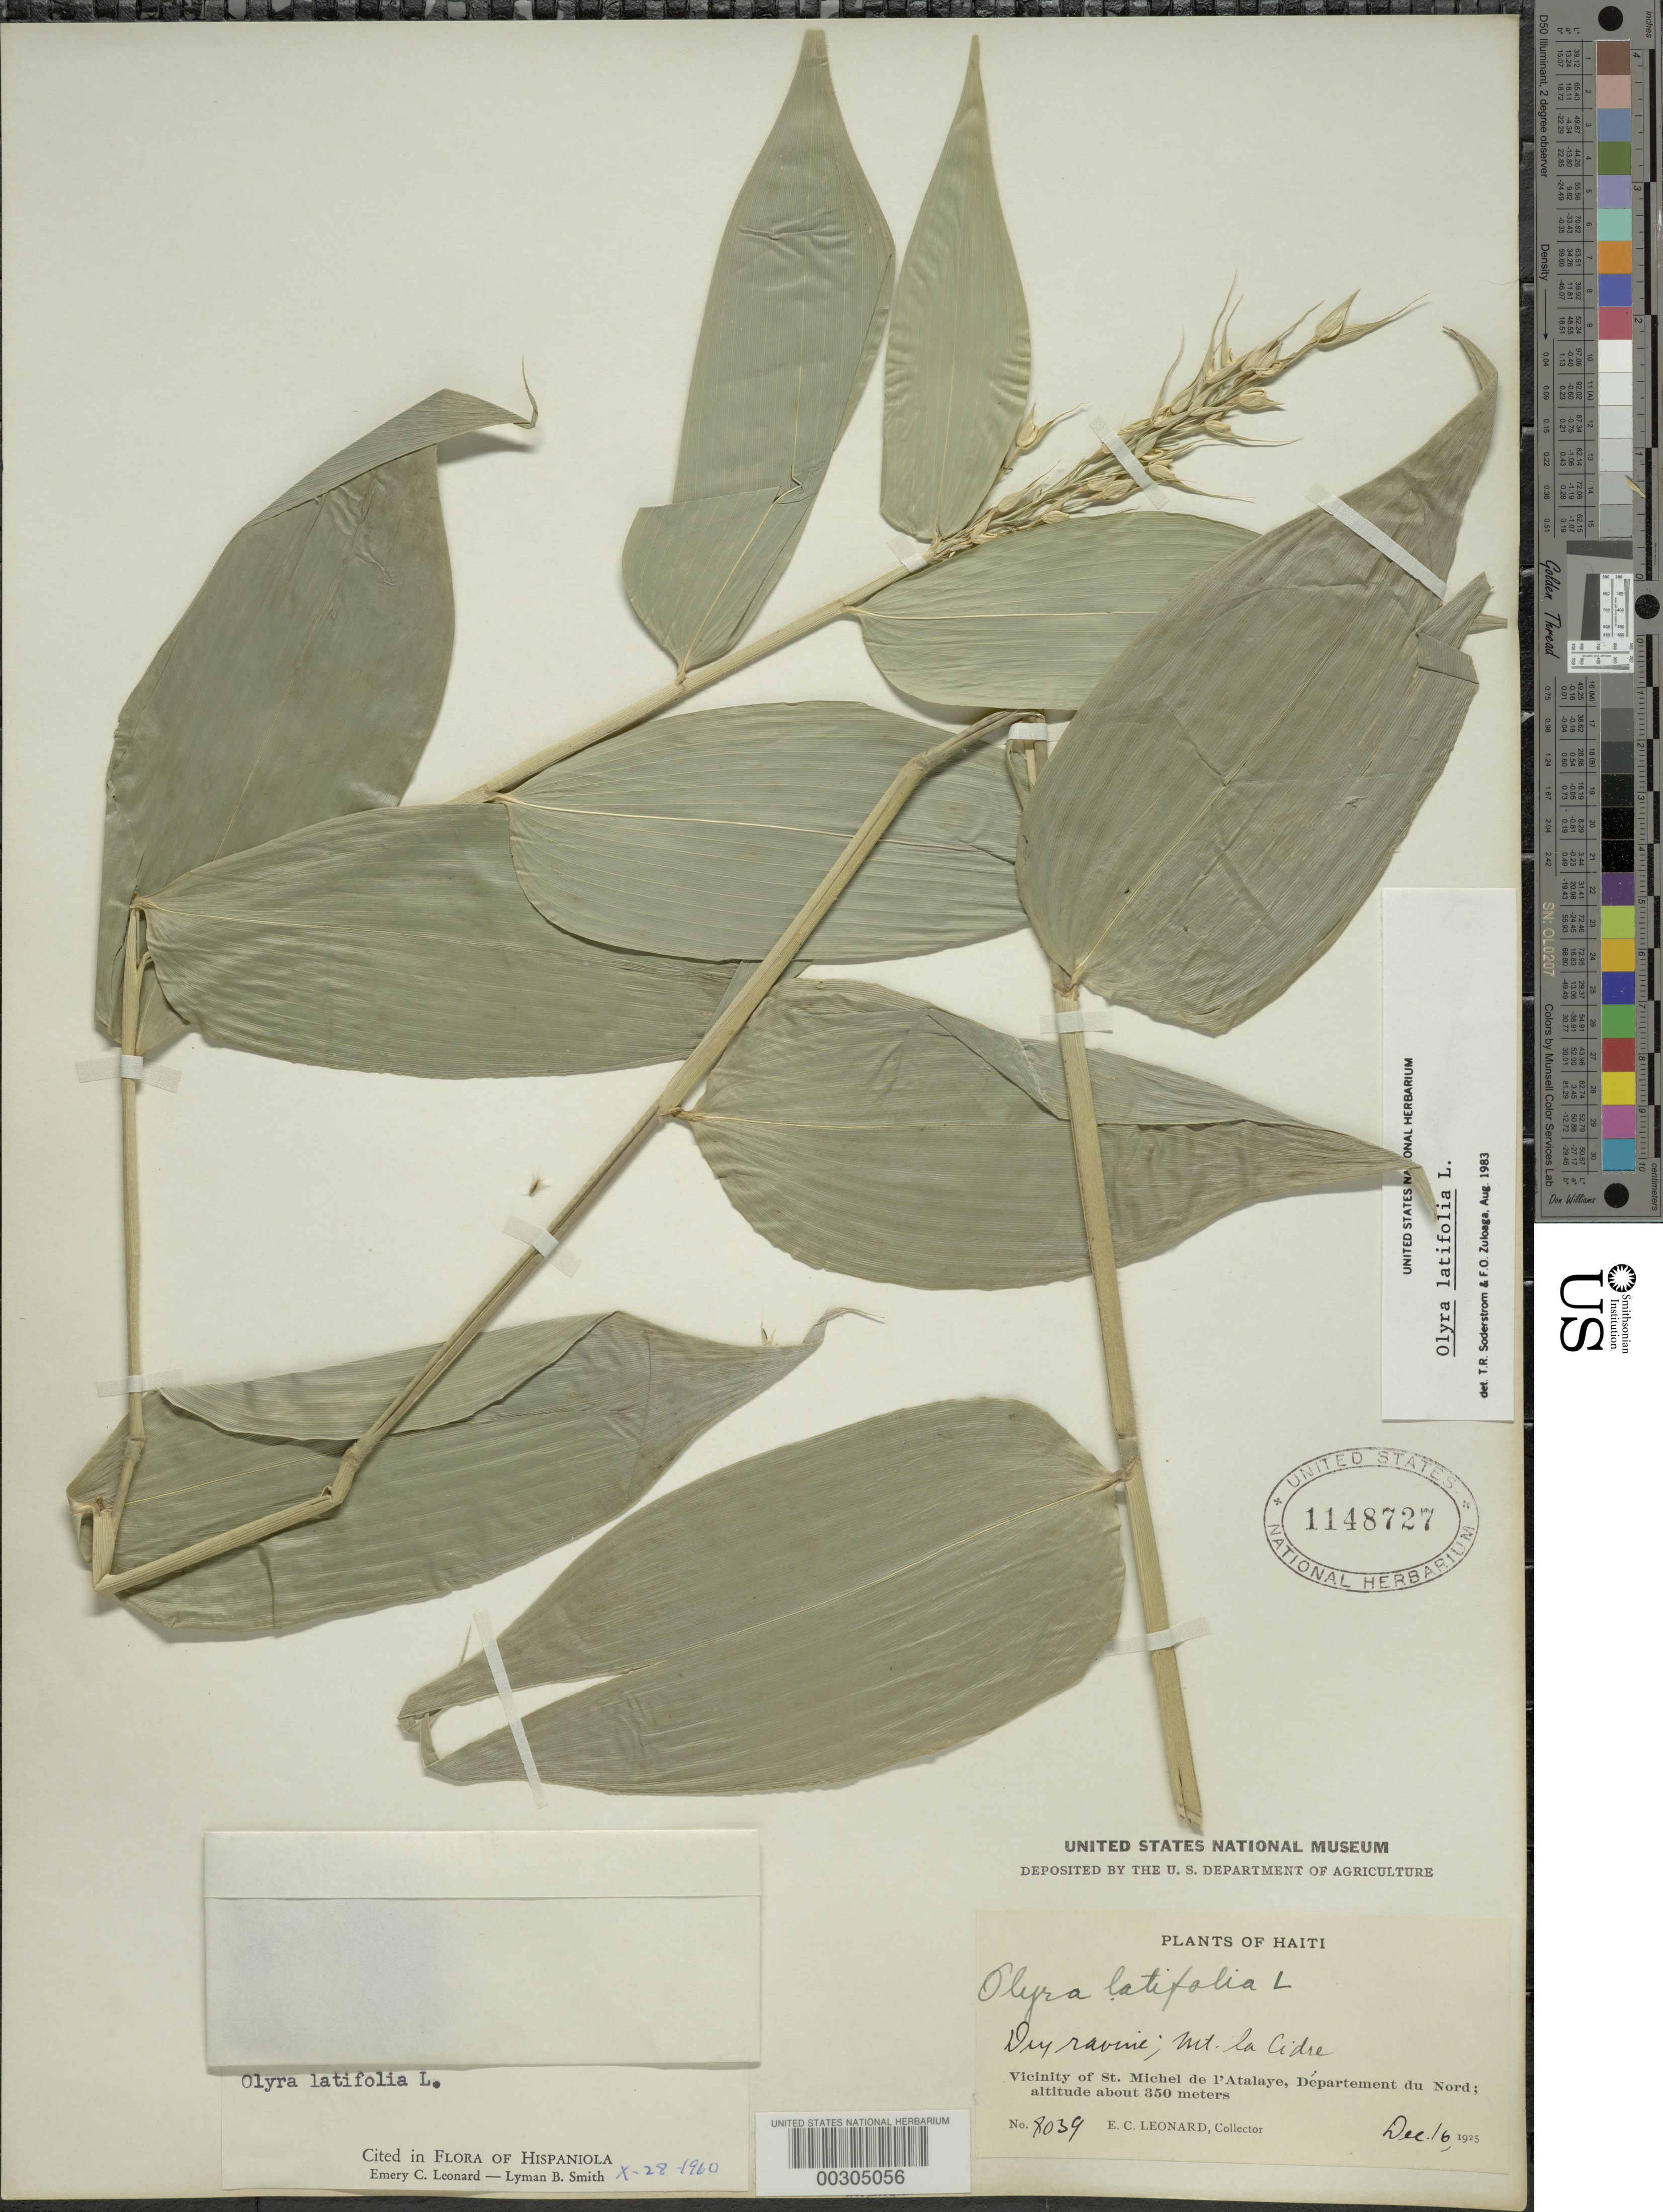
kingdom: Plantae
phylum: Tracheophyta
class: Liliopsida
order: Poales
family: Poaceae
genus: Olyra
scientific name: Olyra latifolia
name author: L.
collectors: E. C. Leonard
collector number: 8039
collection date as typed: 16 Dec 1925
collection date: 1925-12-16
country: Haiti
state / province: Nord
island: Hispaniola Island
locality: St. michel de l'atalaye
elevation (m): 350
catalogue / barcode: US 1148727